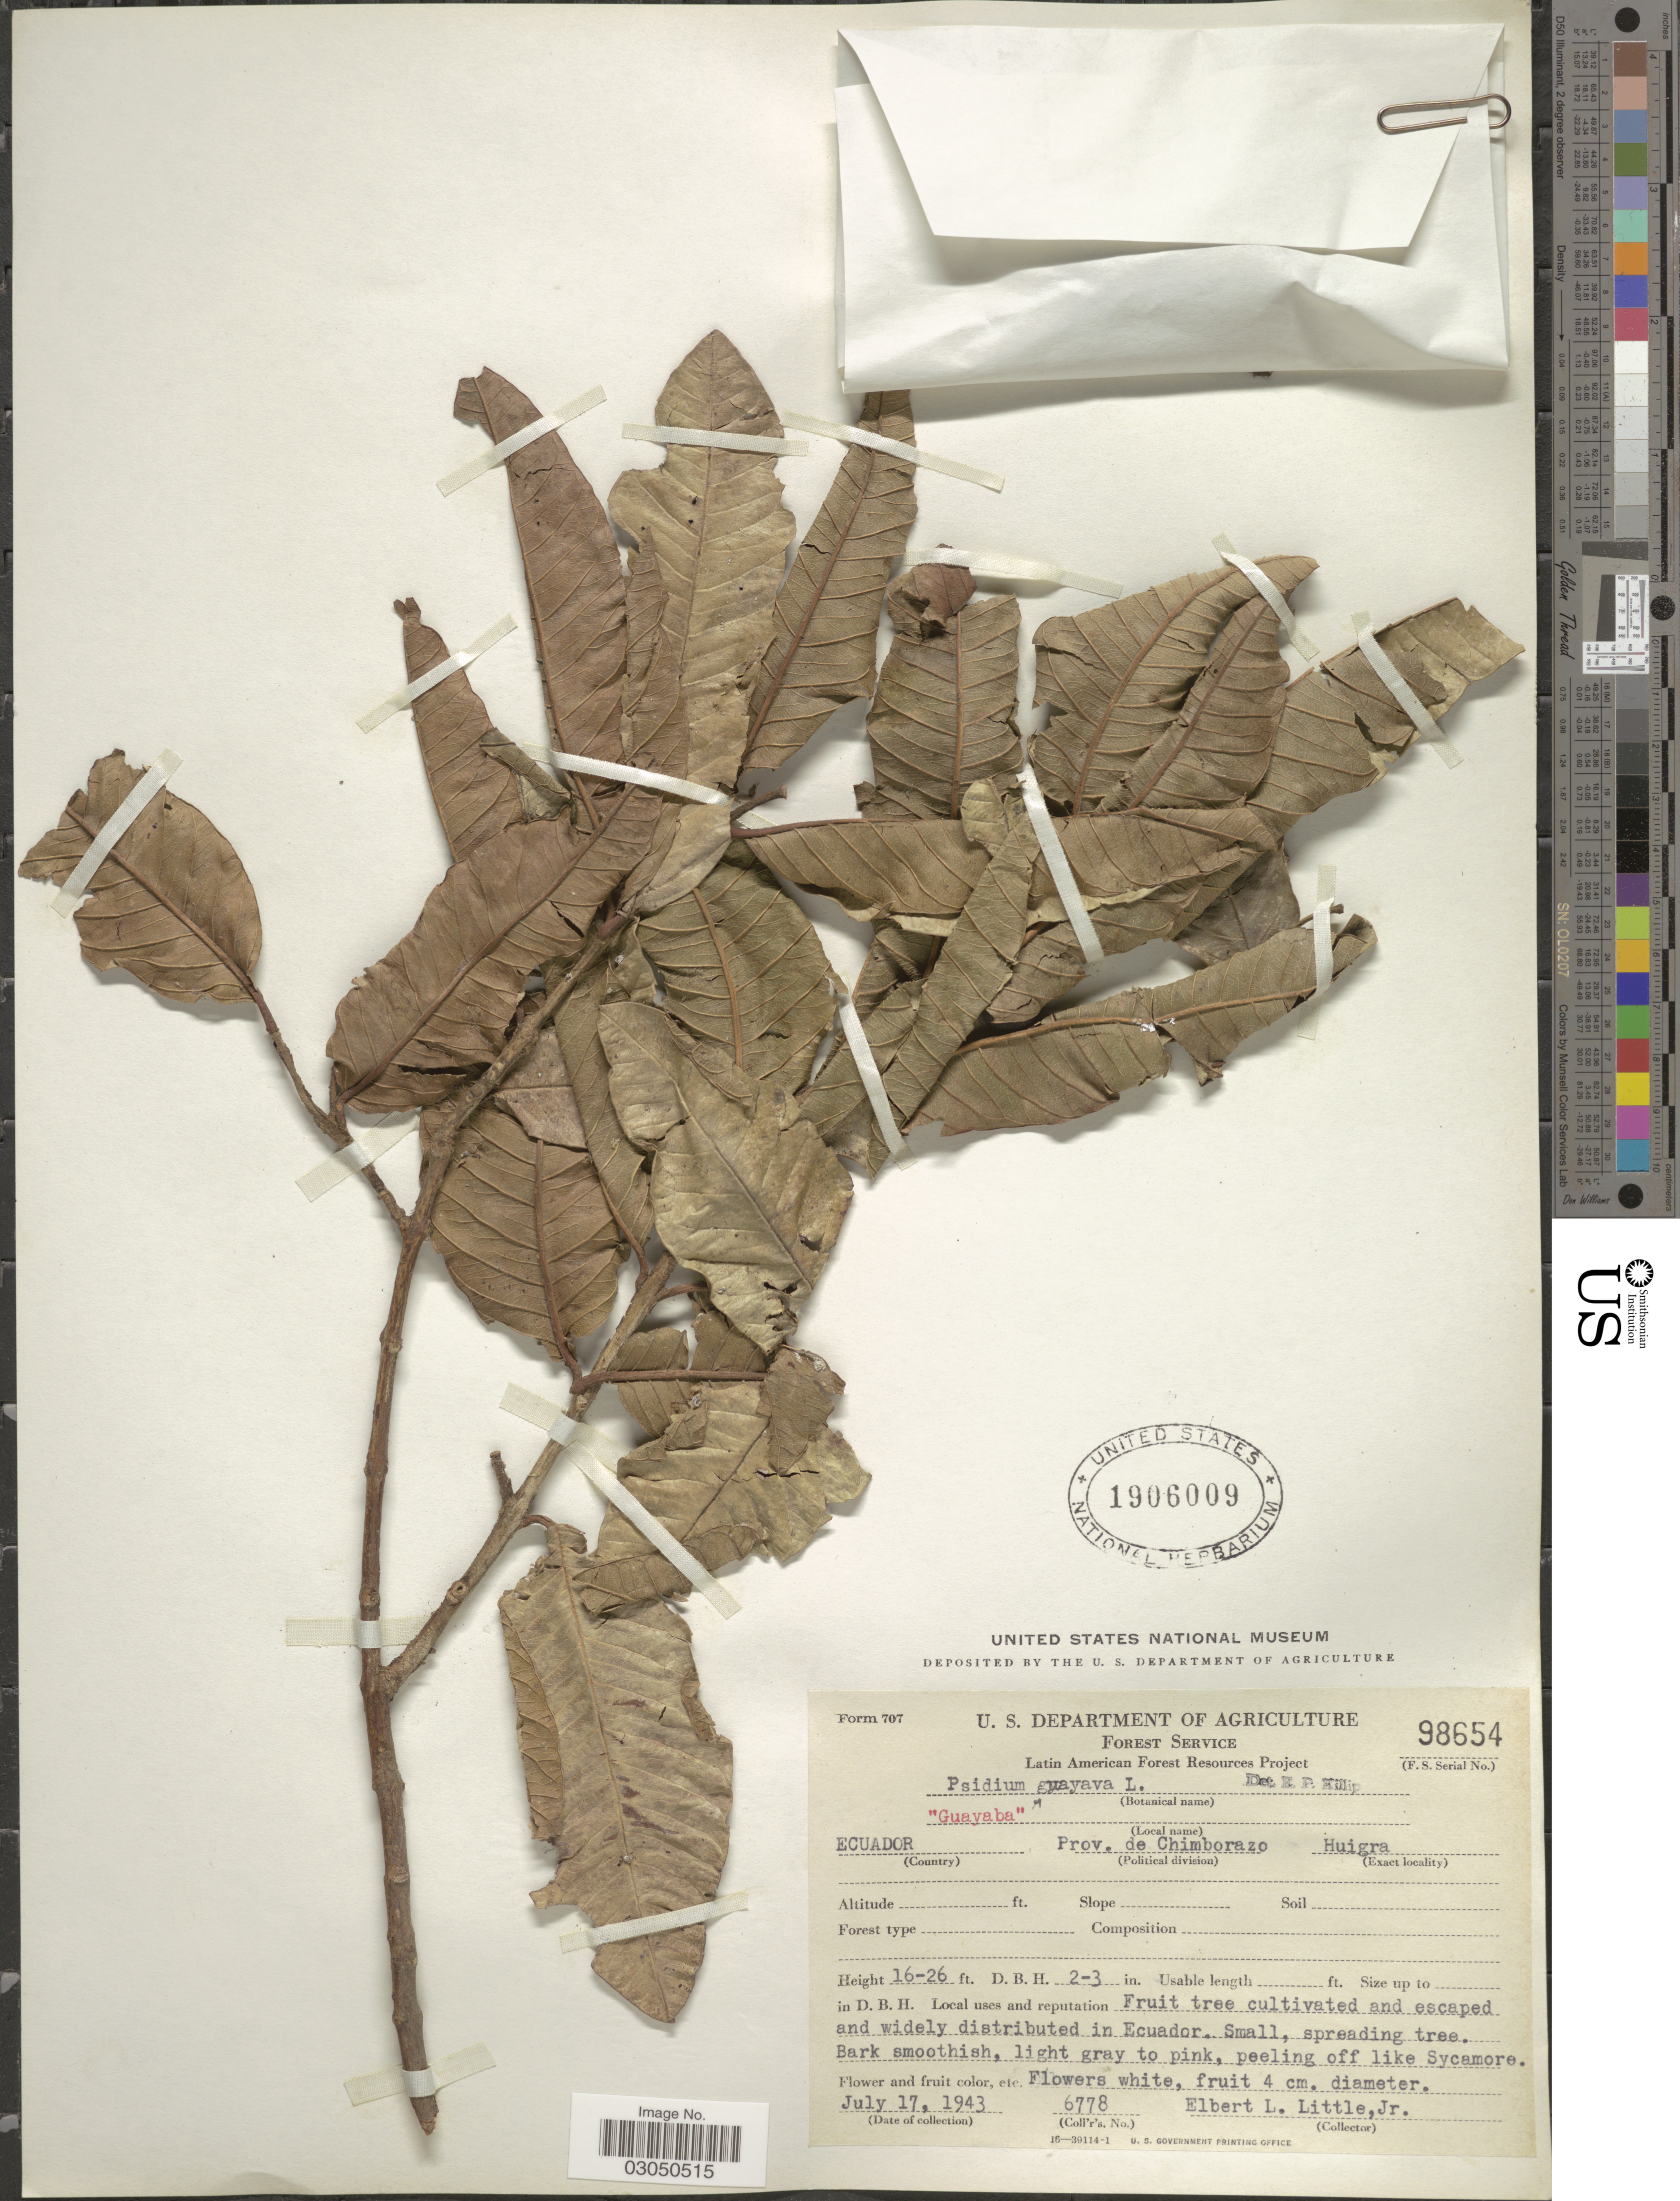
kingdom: Plantae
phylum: Tracheophyta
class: Magnoliopsida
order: Myrtales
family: Myrtaceae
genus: Psidium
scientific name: Psidium guajava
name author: L.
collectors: E. L. Little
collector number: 6778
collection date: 1943-07-17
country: Ecuador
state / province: Chimborazo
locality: Prov. de Chimborazo. Huigra.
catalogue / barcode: US 1906009